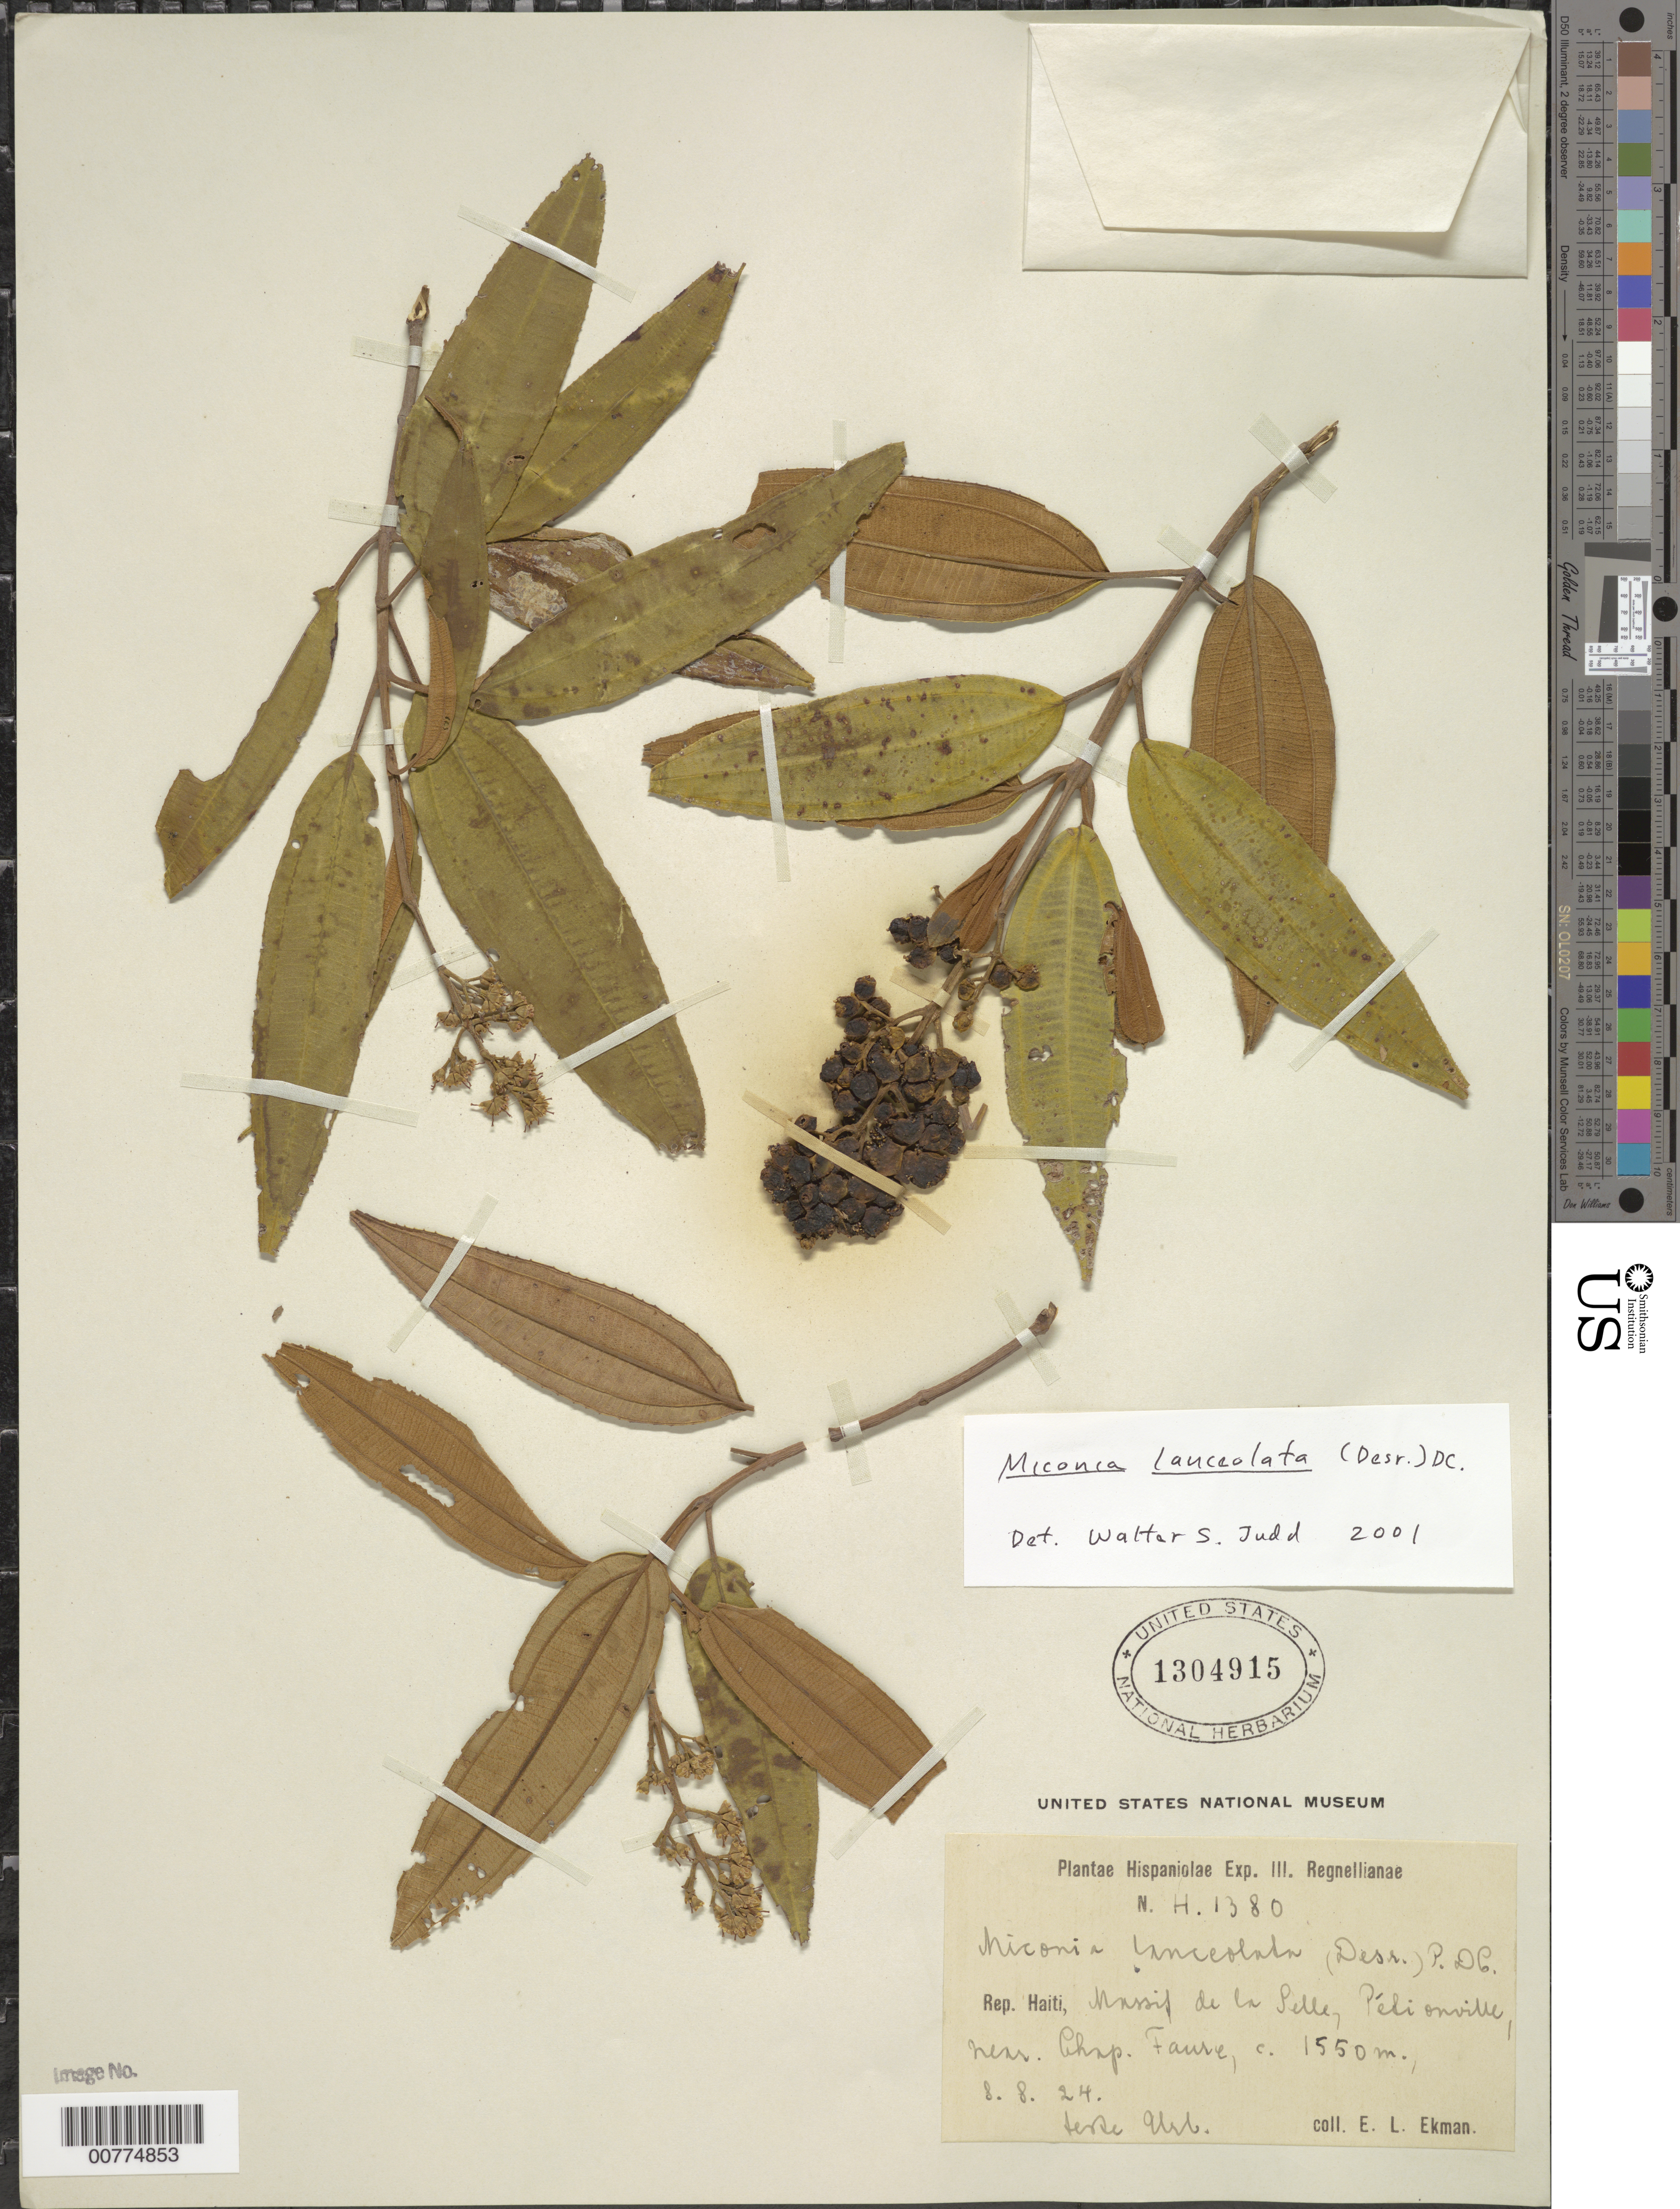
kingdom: Plantae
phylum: Tracheophyta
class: Magnoliopsida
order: Myrtales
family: Melastomataceae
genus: Miconia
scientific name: Miconia lanceolata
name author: (Desr.) DC.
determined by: Judd, Walter S.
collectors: E. L. Ekman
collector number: H 1380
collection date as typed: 08 Aug 1924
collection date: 1924-08-08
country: Haiti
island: Hispaniola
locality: Massif de la Selle, Pétionville, near Chap. Faure.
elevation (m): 1550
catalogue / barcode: US 1304915